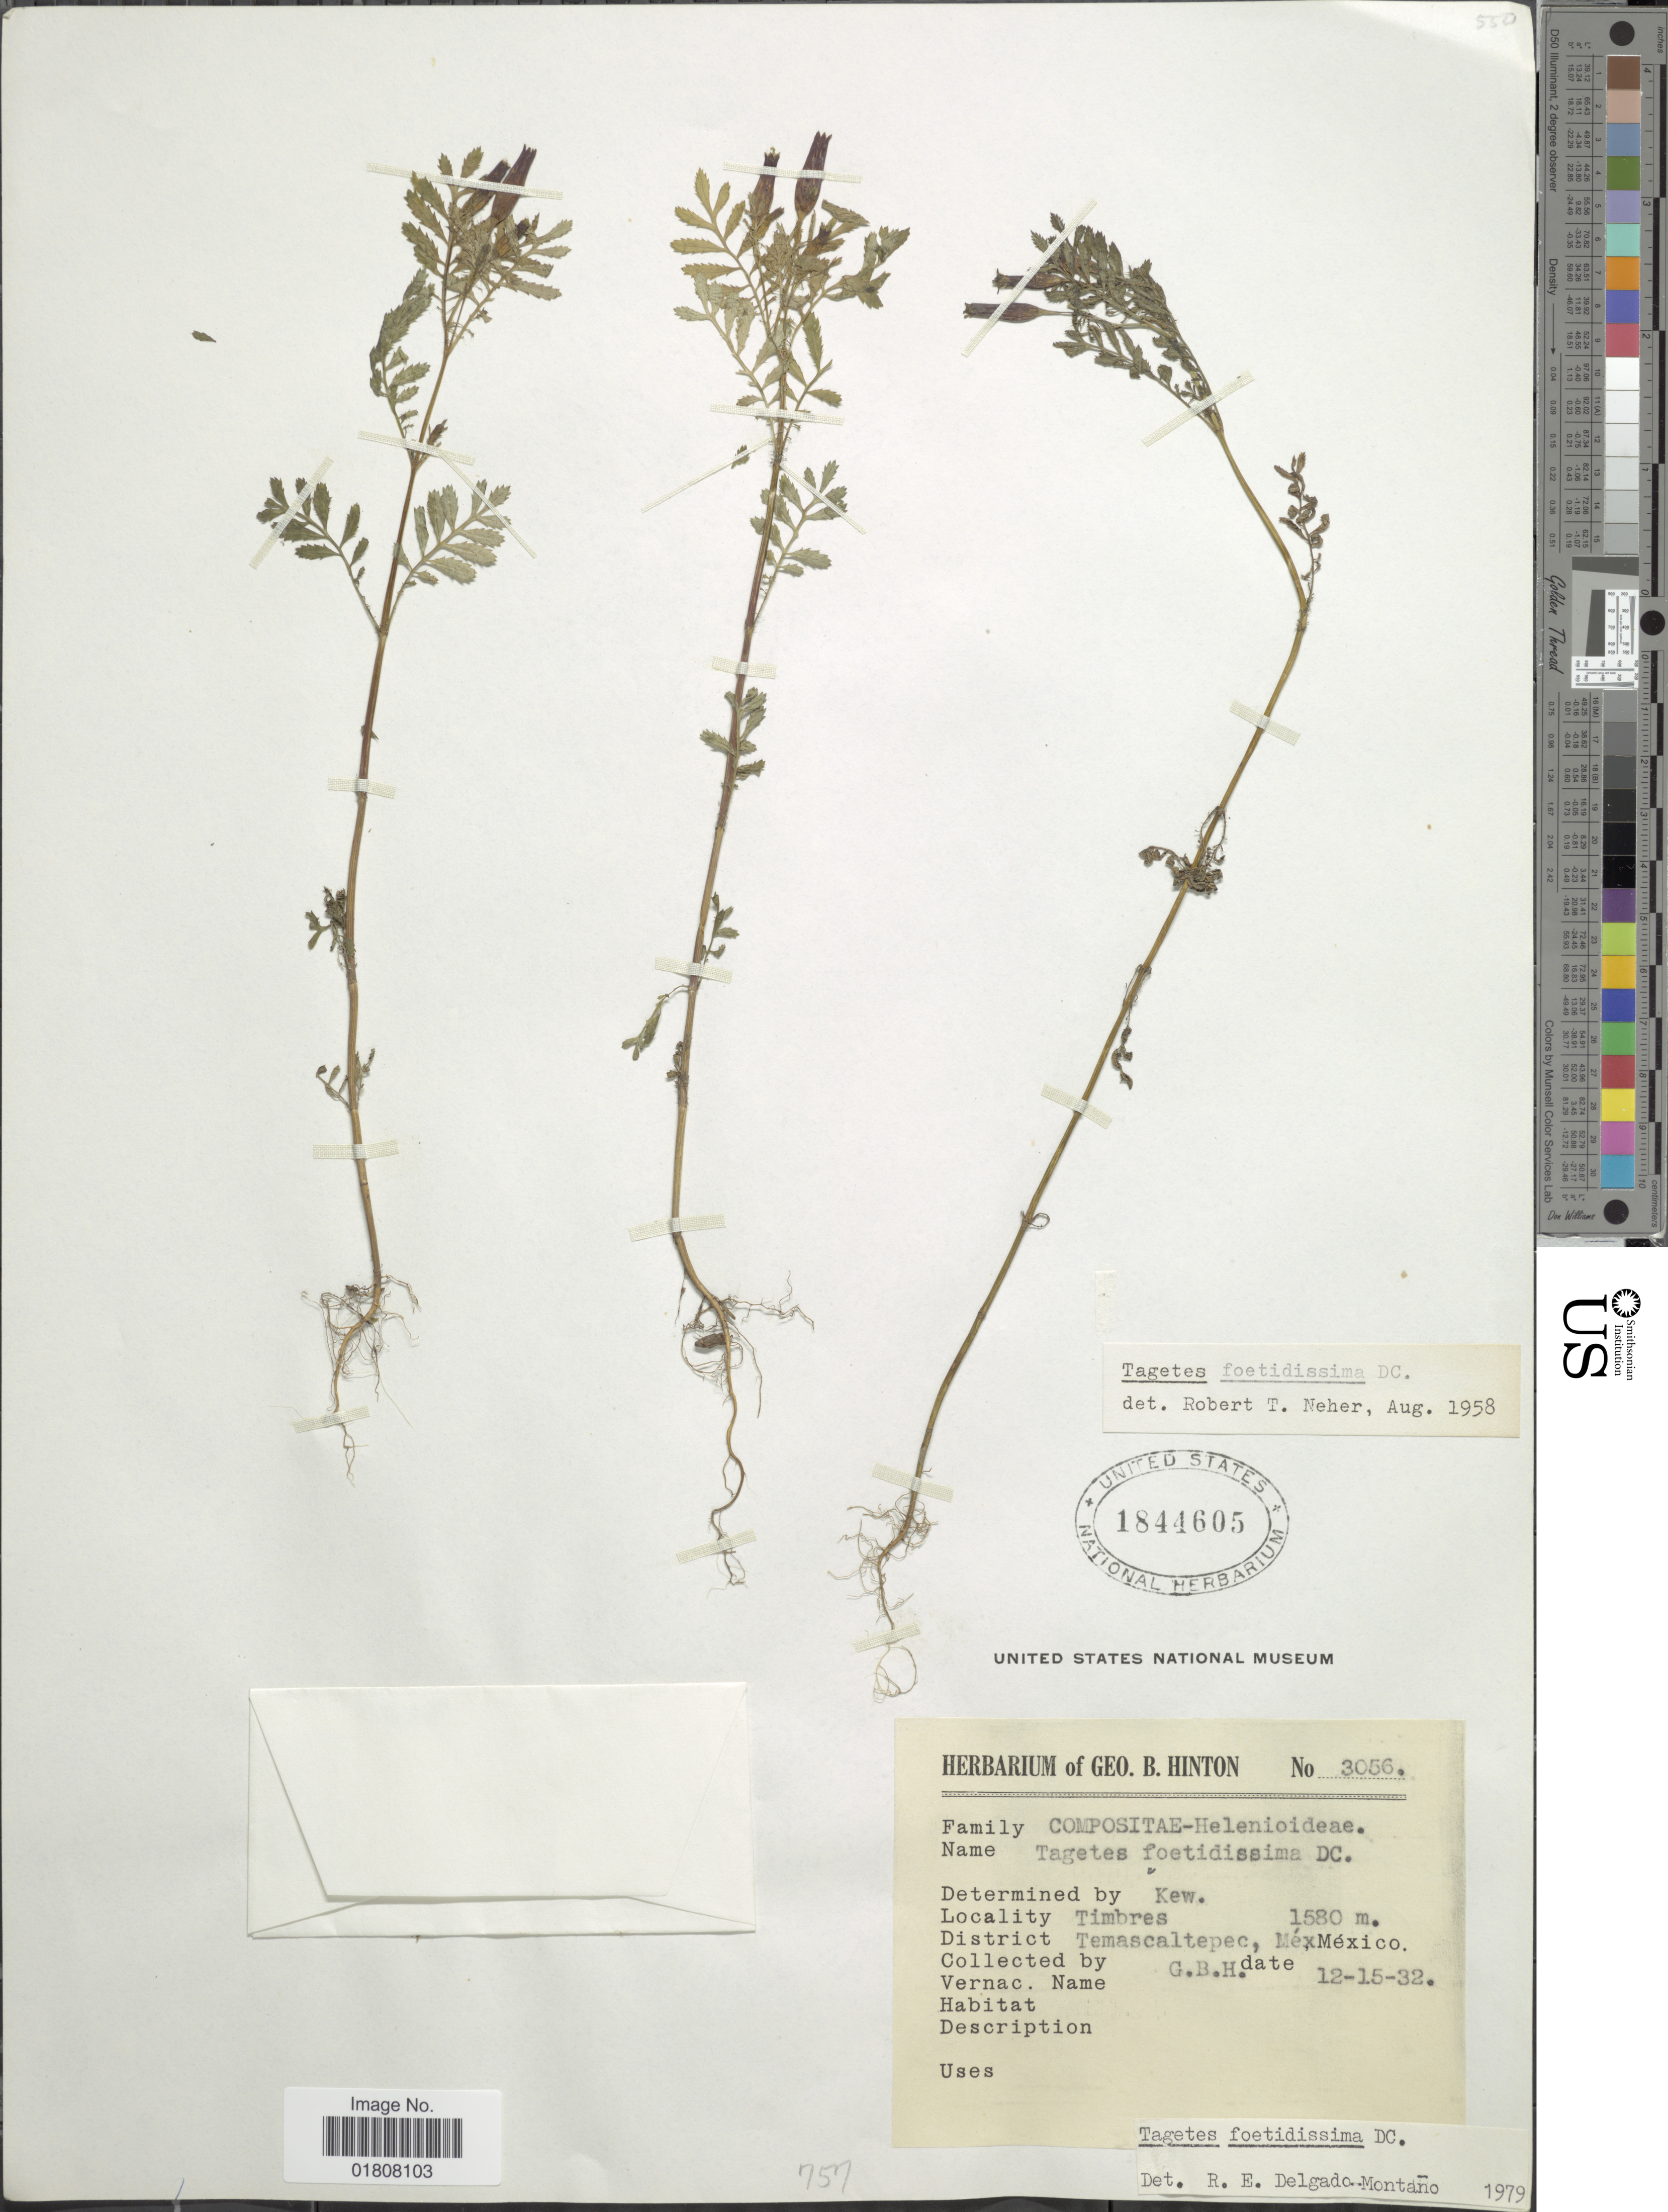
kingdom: Plantae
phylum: Tracheophyta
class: Magnoliopsida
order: Asterales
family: Asteraceae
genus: Tagetes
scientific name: Tagetes foetidissima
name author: DC.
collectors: G. B. Hinton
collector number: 3056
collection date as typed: Transcribed d/m/y: 15/12/32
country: Mexico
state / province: México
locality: Timbres, District Temascaltepec, Mex.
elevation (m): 1580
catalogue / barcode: US 1844605